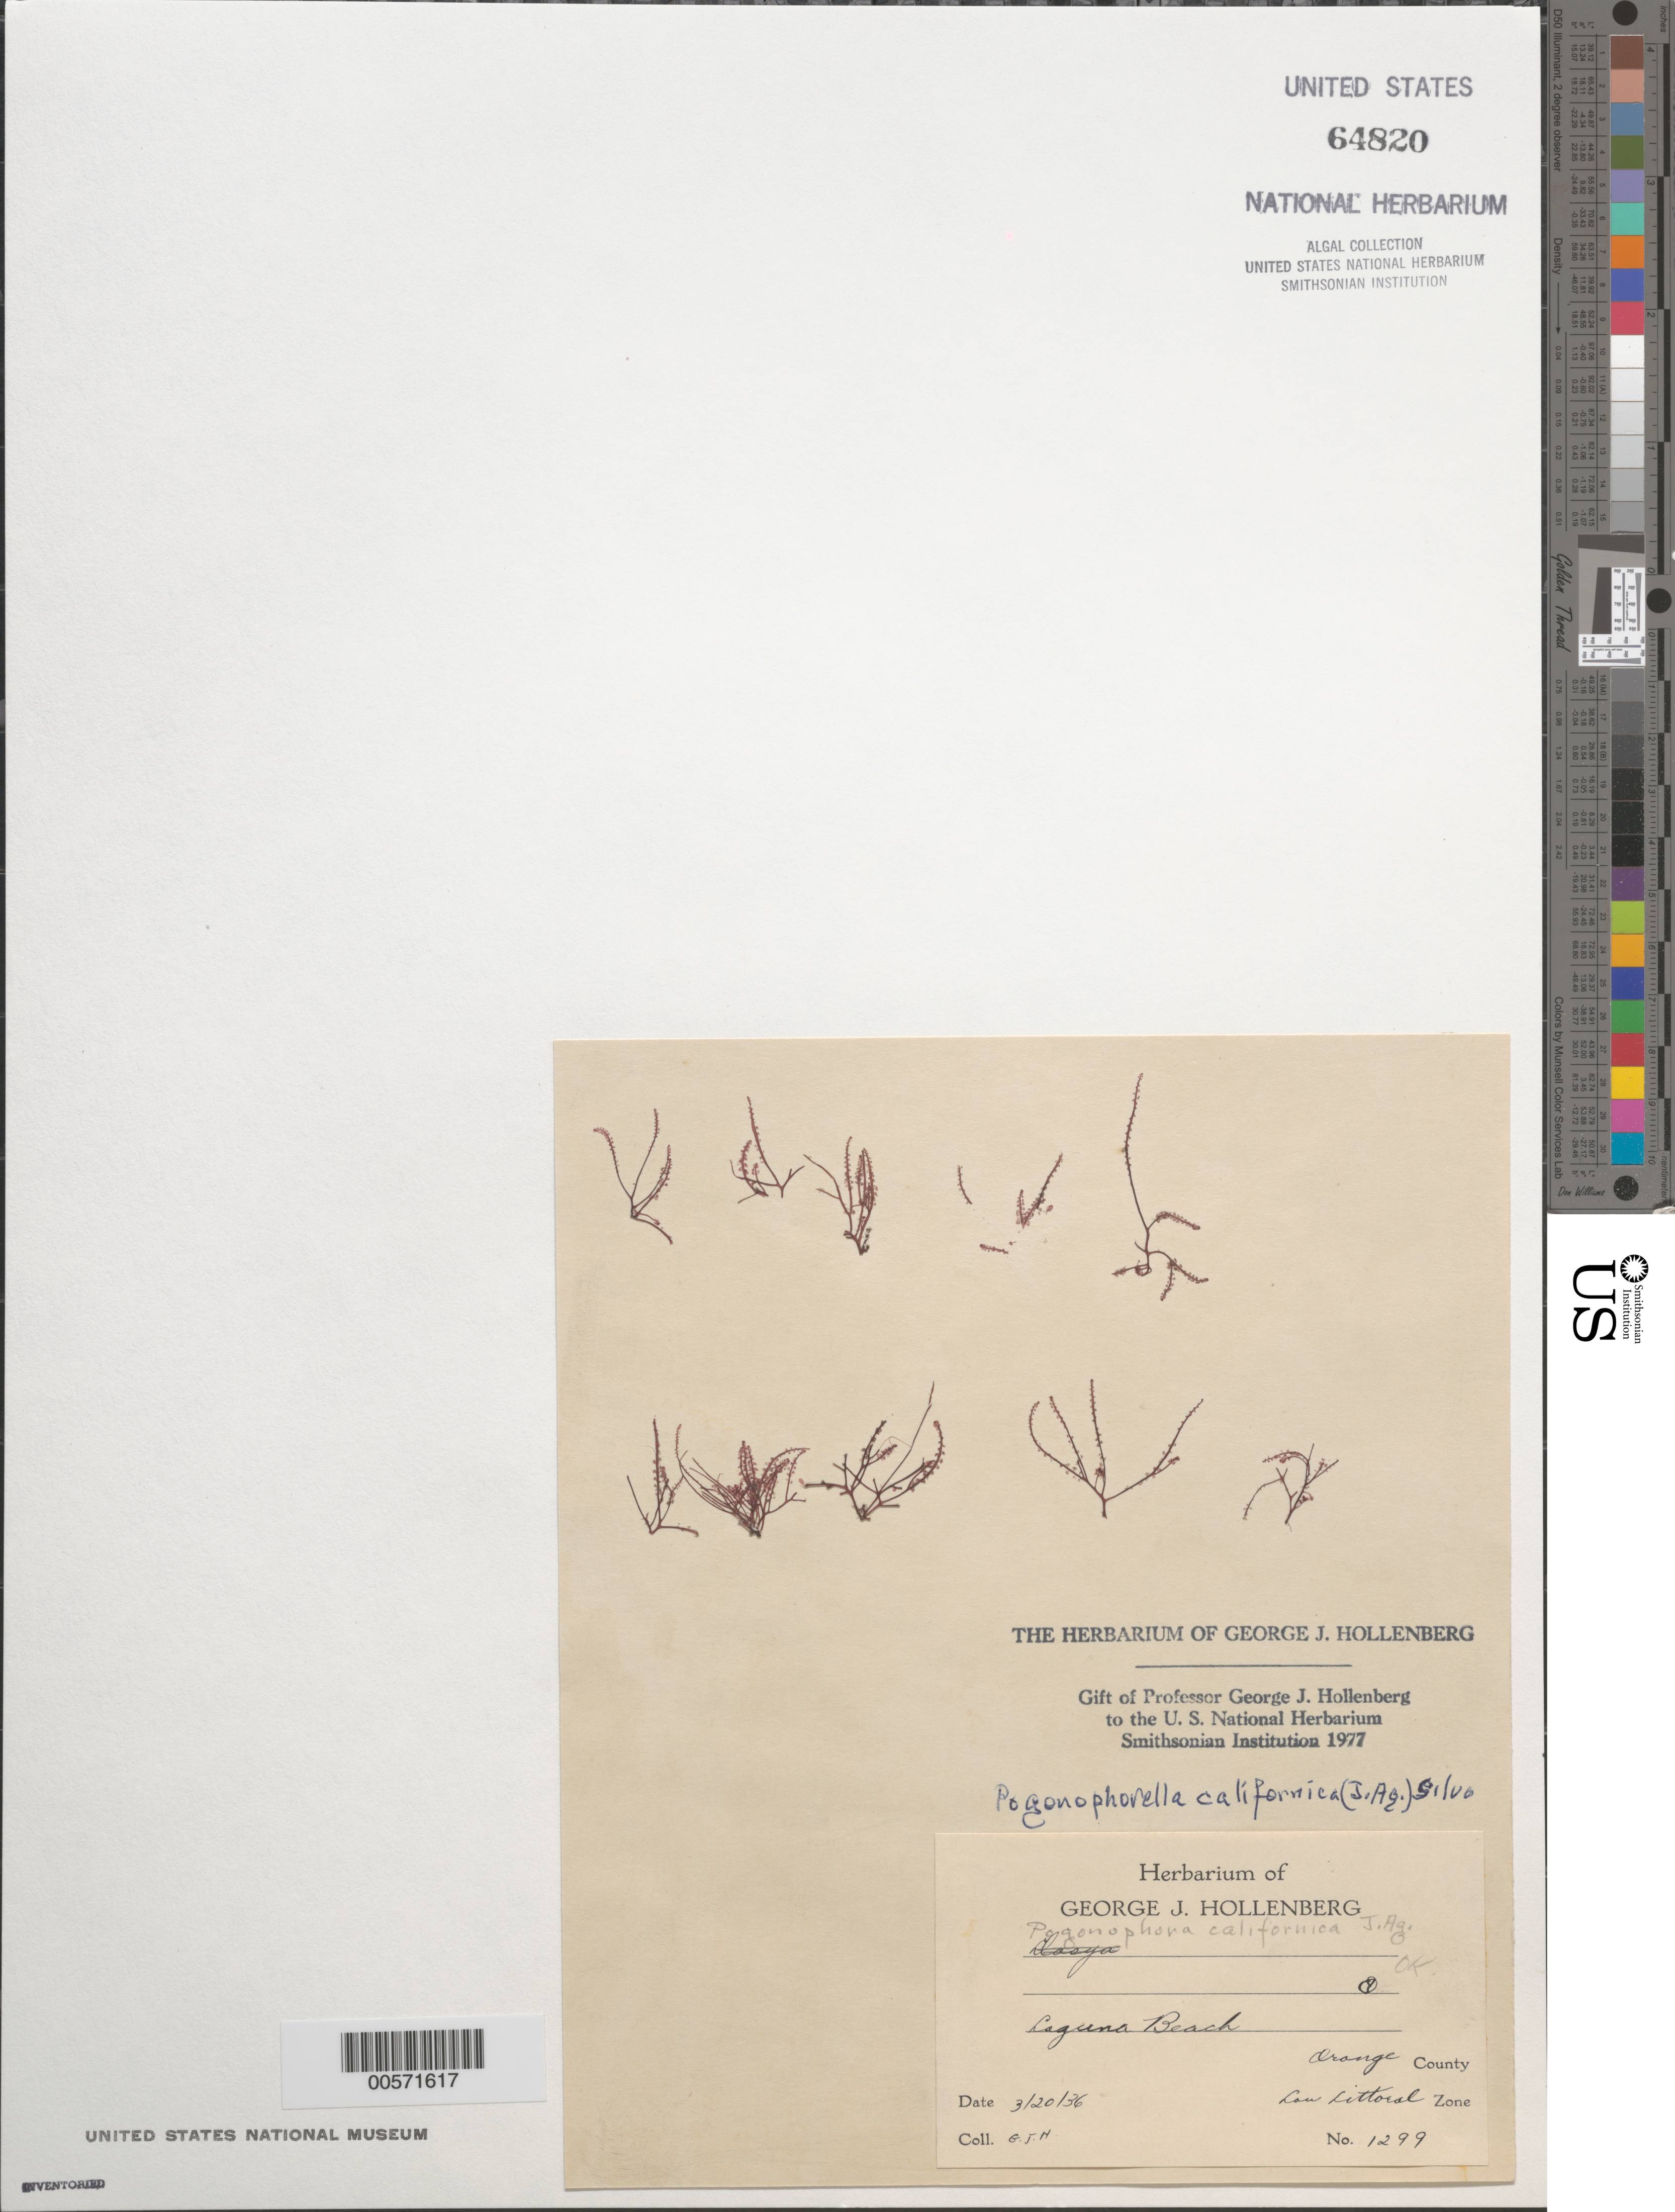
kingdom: Plantae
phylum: Rhodophyta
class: Florideophyceae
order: Ceramiales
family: Dasyaceae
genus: Dasya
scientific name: Dasya binghamiae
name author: A.J.K. Millar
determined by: Algae name updating Project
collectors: G. Hollenberg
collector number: GJH 1299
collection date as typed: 20 Mar 1936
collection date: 1936-03-20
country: United States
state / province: California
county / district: Orange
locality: Laguna Beach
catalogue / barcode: US 64820